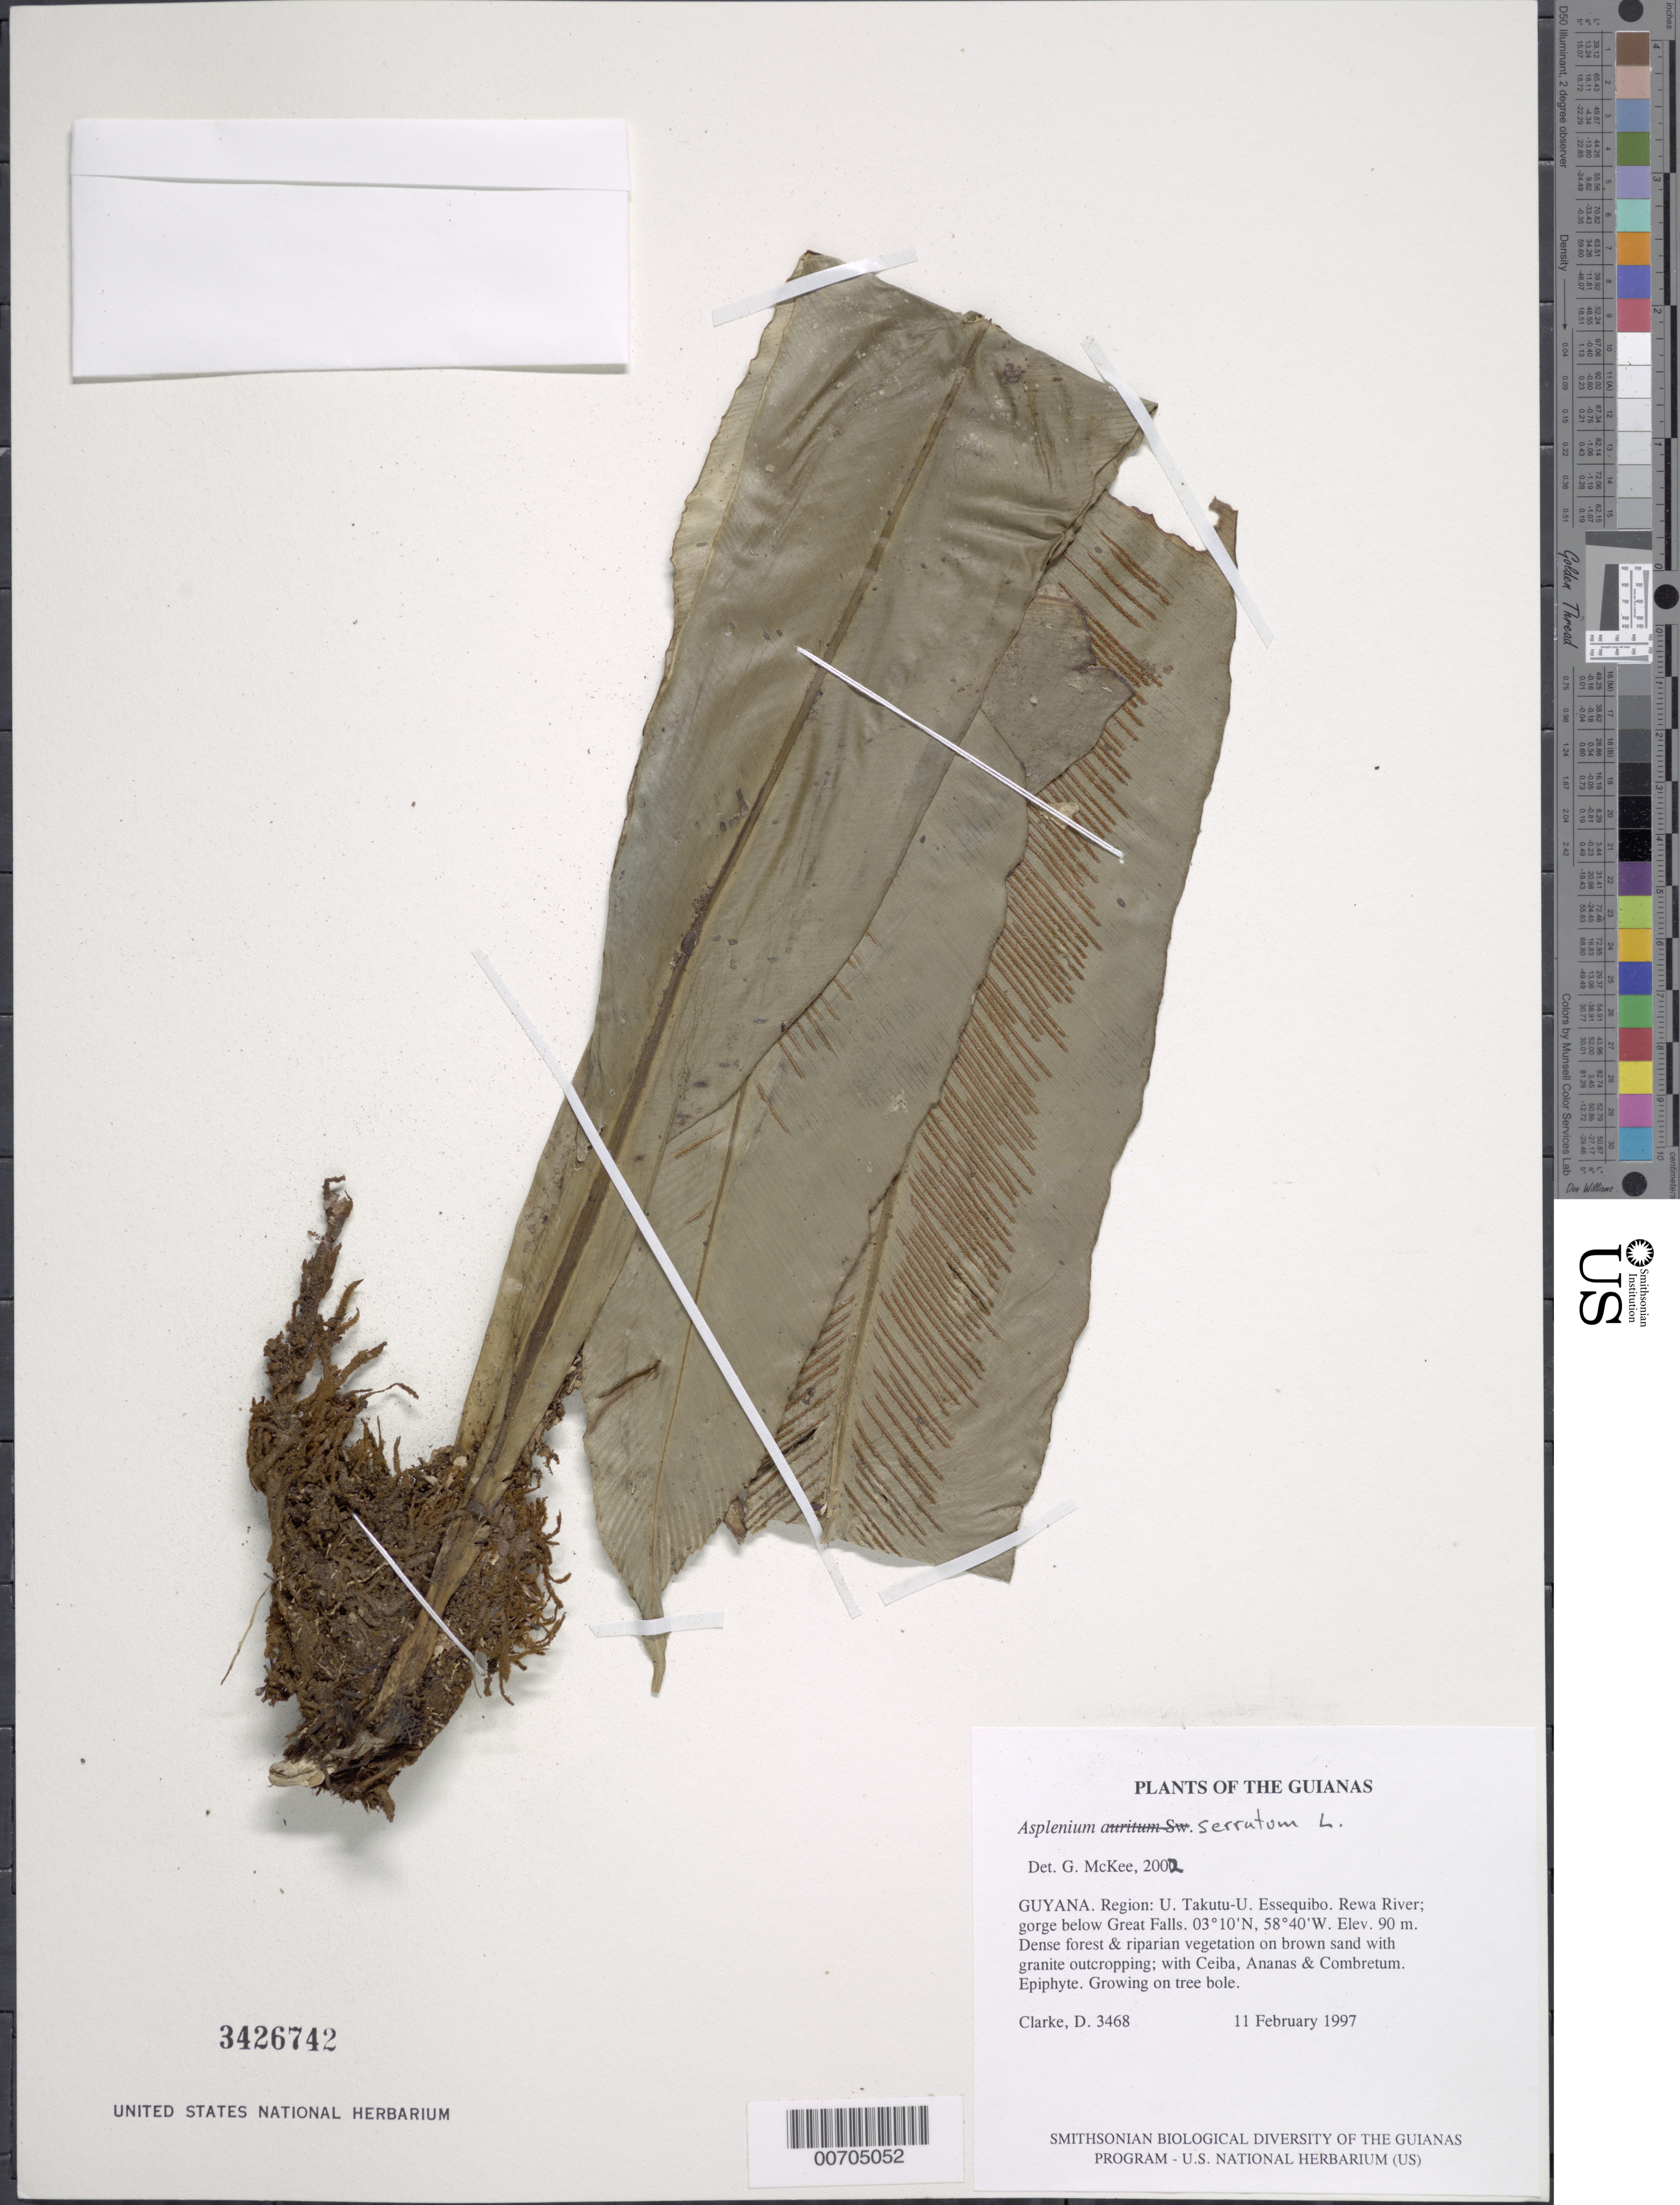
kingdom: Plantae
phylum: Tracheophyta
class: Polypodiopsida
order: Polypodiales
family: Aspleniaceae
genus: Asplenium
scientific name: Asplenium serratum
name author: L.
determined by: McKee, G. S., (US), NMNH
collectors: H. D. Clarke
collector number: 3468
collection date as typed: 11 February 1997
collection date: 1997-02-11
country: Guyana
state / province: U. Takutu-U. Essequibo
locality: Rewa River; gorge below Great Falls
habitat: Dense forest & riparian vegetation on brown sand with granite outcropping; with Ceiba, Ananas & Combretum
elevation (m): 90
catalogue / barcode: US 3426742